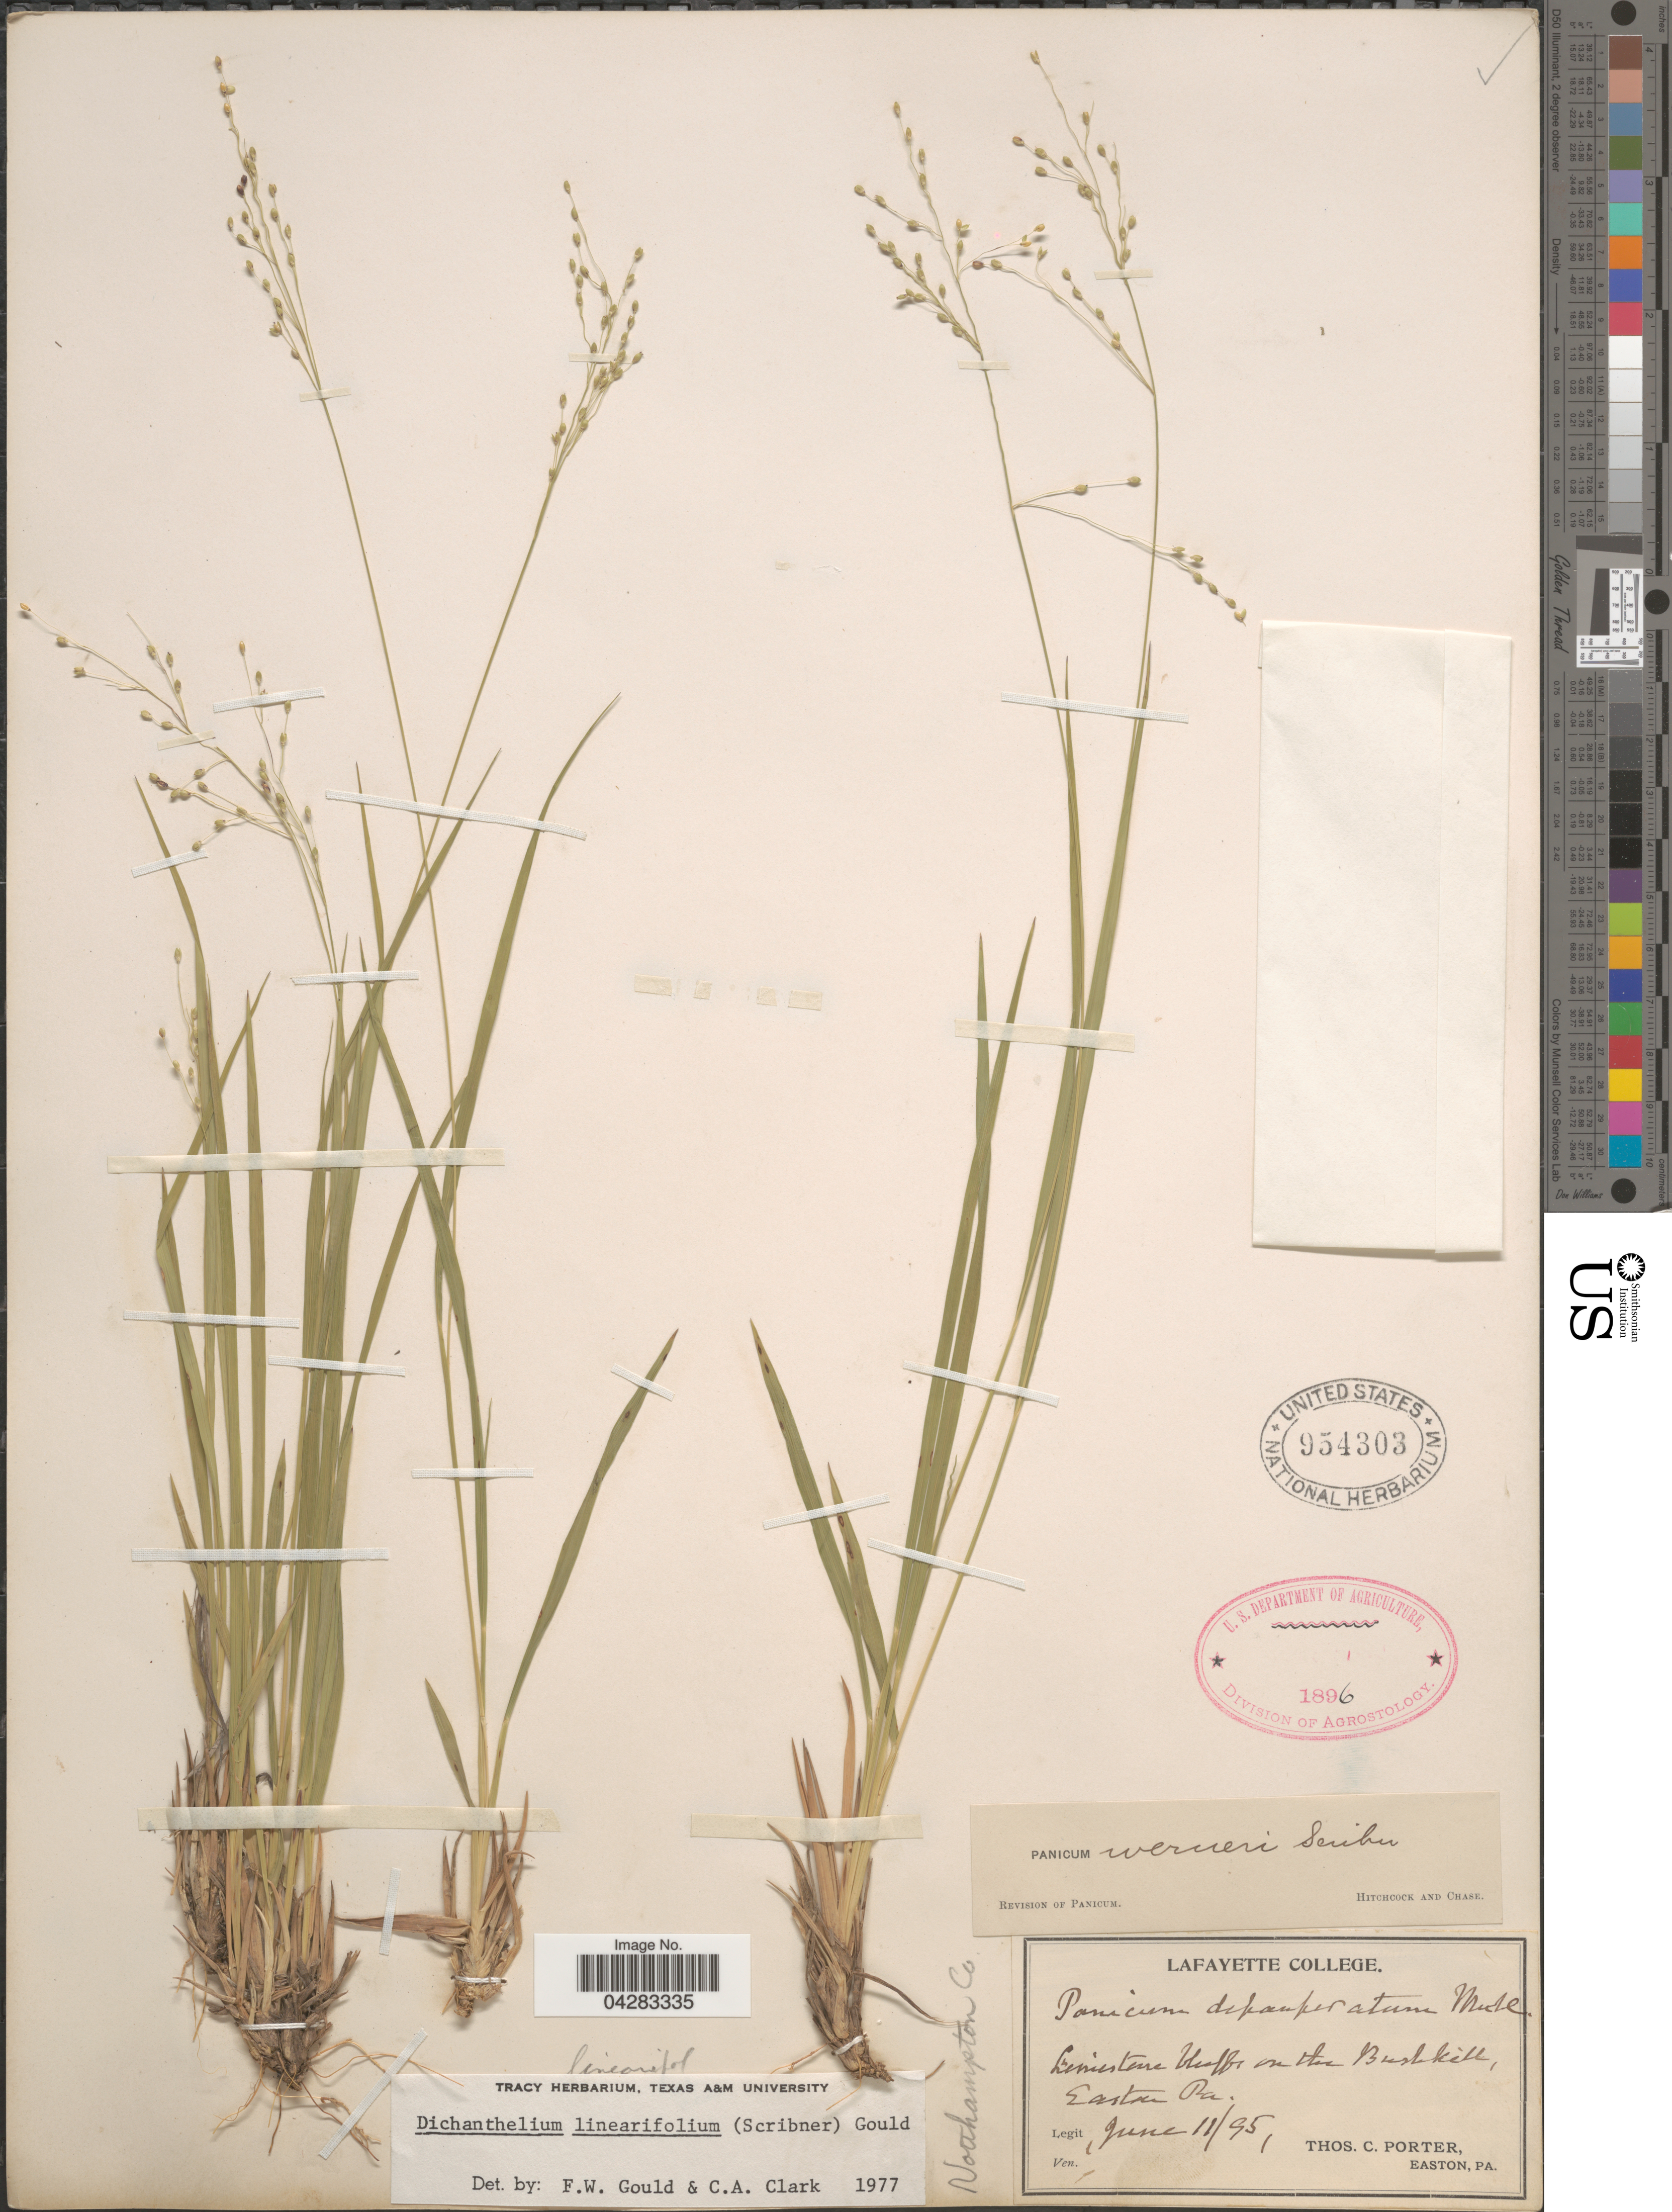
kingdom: Plantae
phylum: Tracheophyta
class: Liliopsida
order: Poales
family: Poaceae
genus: Dichanthelium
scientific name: Dichanthelium linearifolium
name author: (Scribn.) Gould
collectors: T. Porter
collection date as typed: Transcribed d/m/y: 11/6/95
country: United States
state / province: Pennsylvania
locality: Limestone bluffs on the Bushkill, Easton. Northampton Co.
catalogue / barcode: US 954303